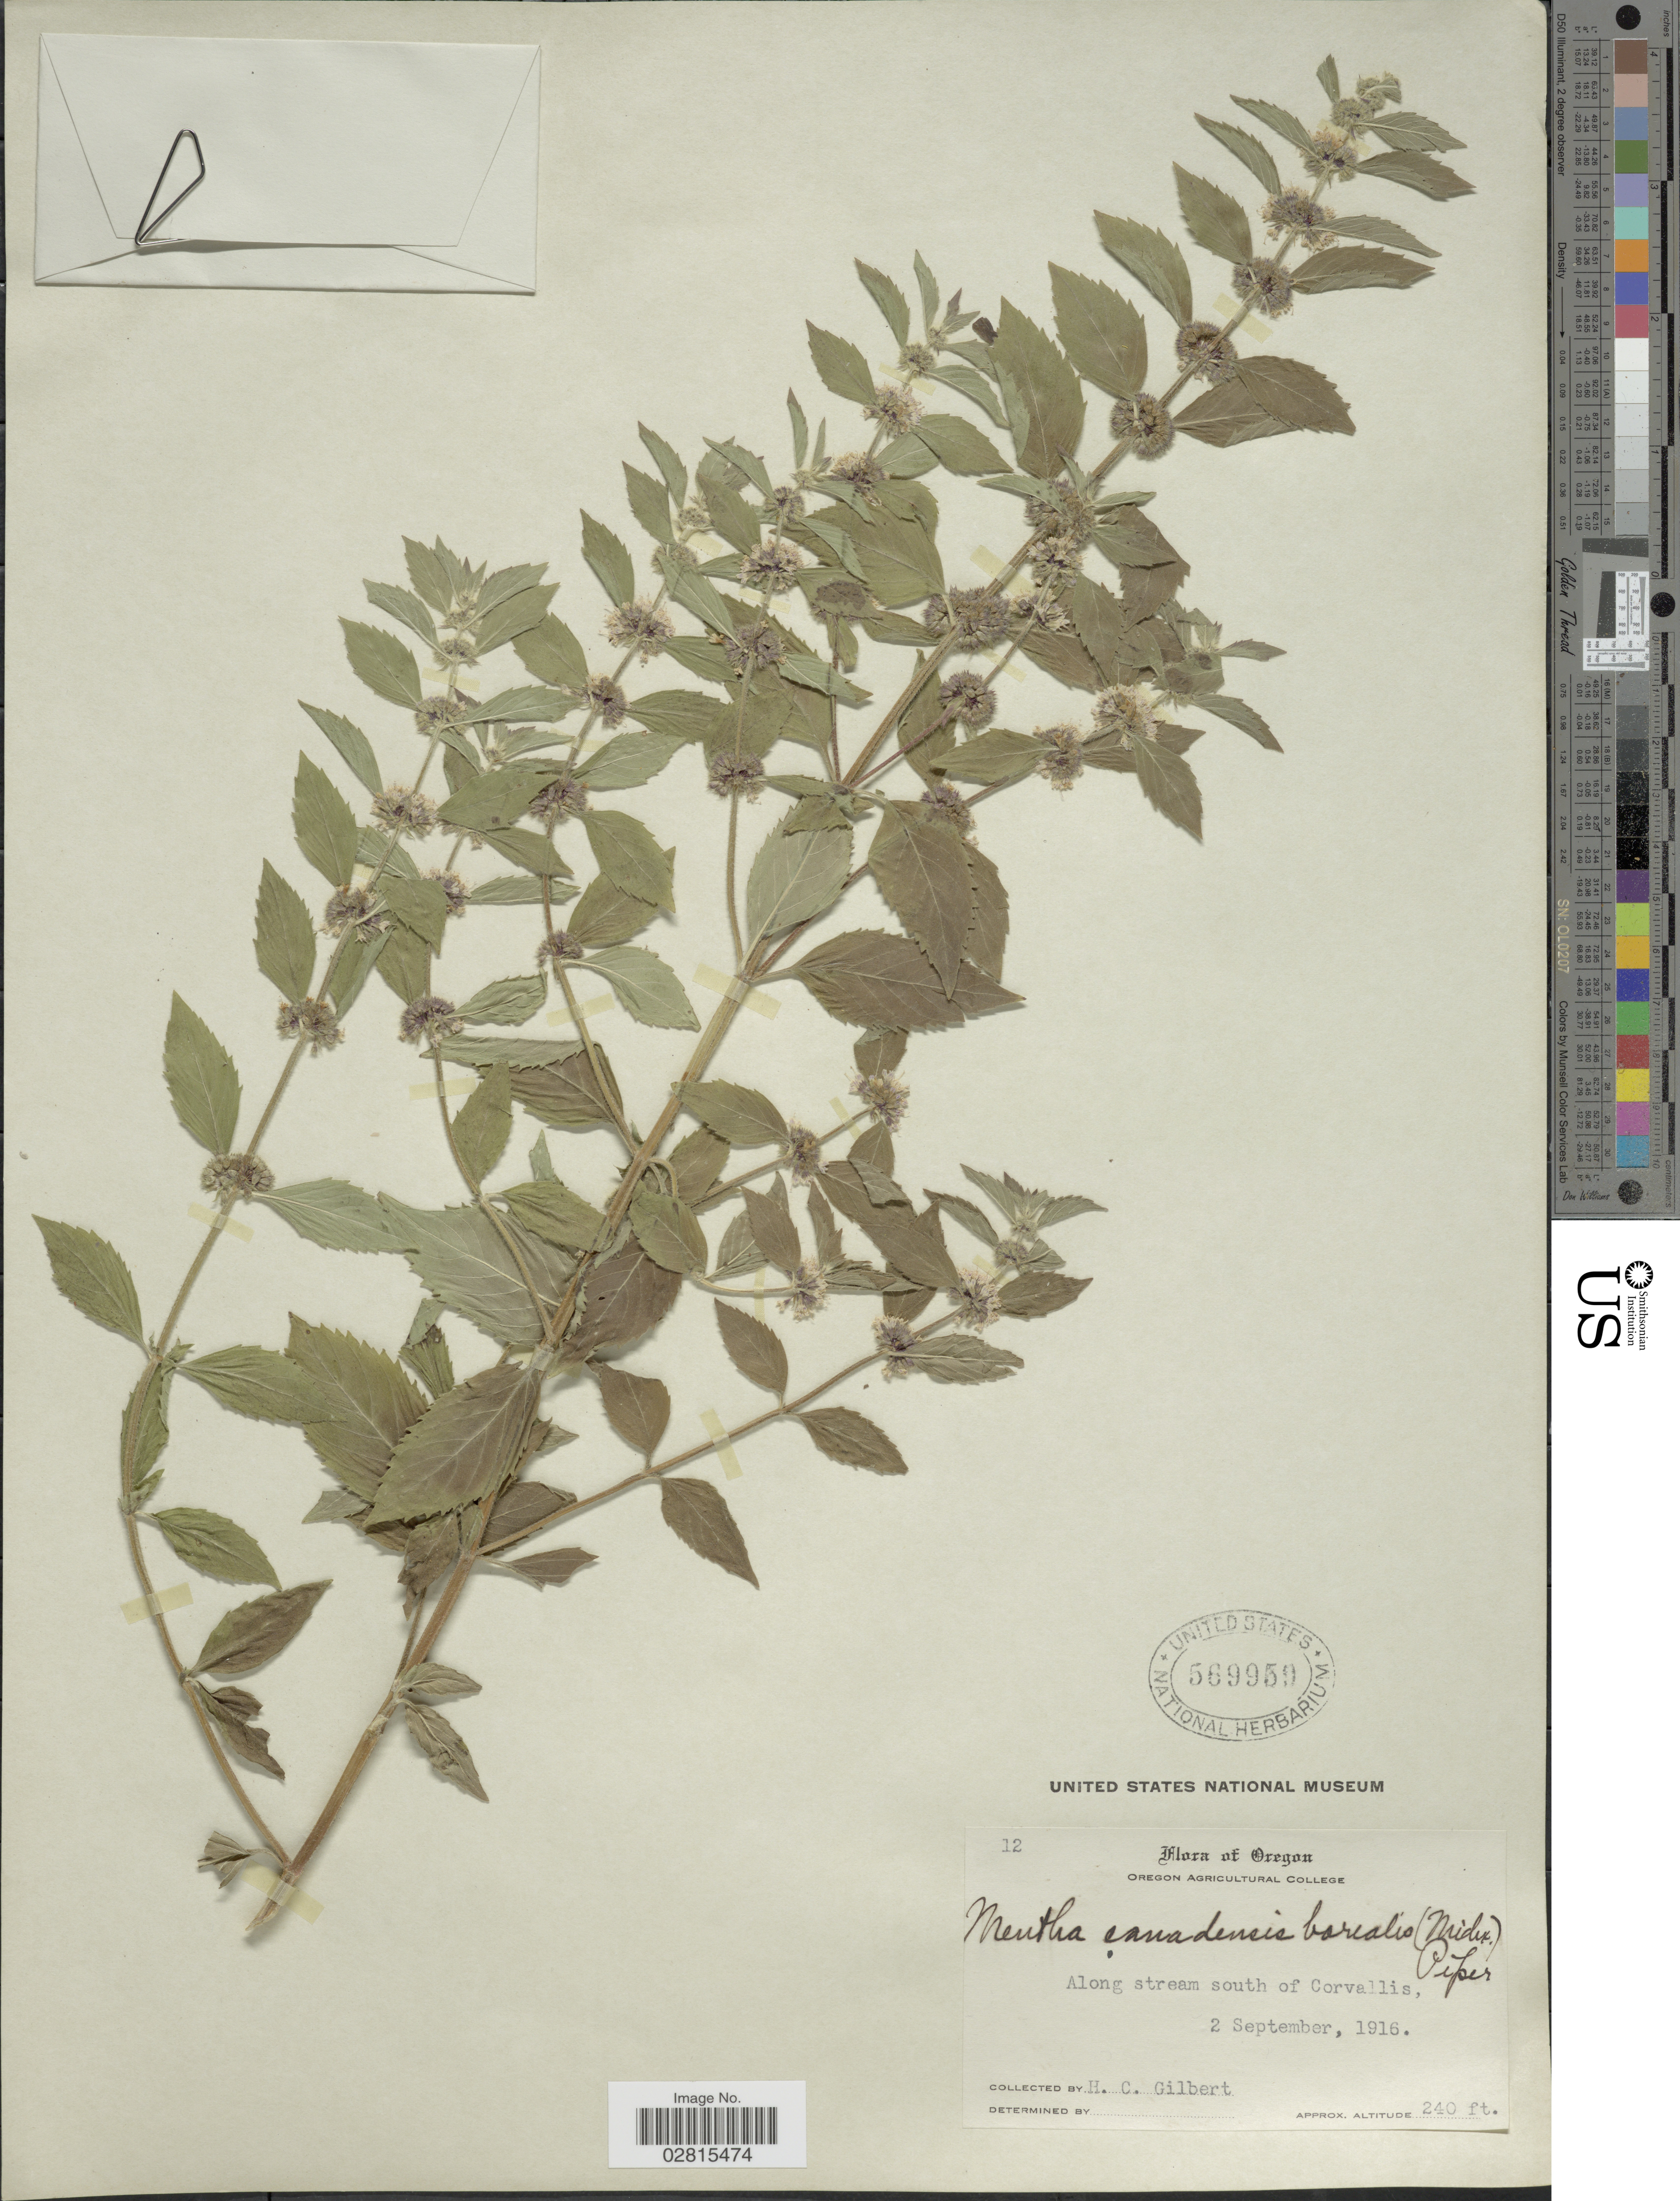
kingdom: Plantae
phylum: Tracheophyta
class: Magnoliopsida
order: Lamiales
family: Lamiaceae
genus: Mentha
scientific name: Mentha canadensis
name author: L.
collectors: H. Gilbert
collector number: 12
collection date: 1916-09-02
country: United States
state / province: Oregon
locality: Along stream south of Corvallis.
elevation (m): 73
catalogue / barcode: US 569959